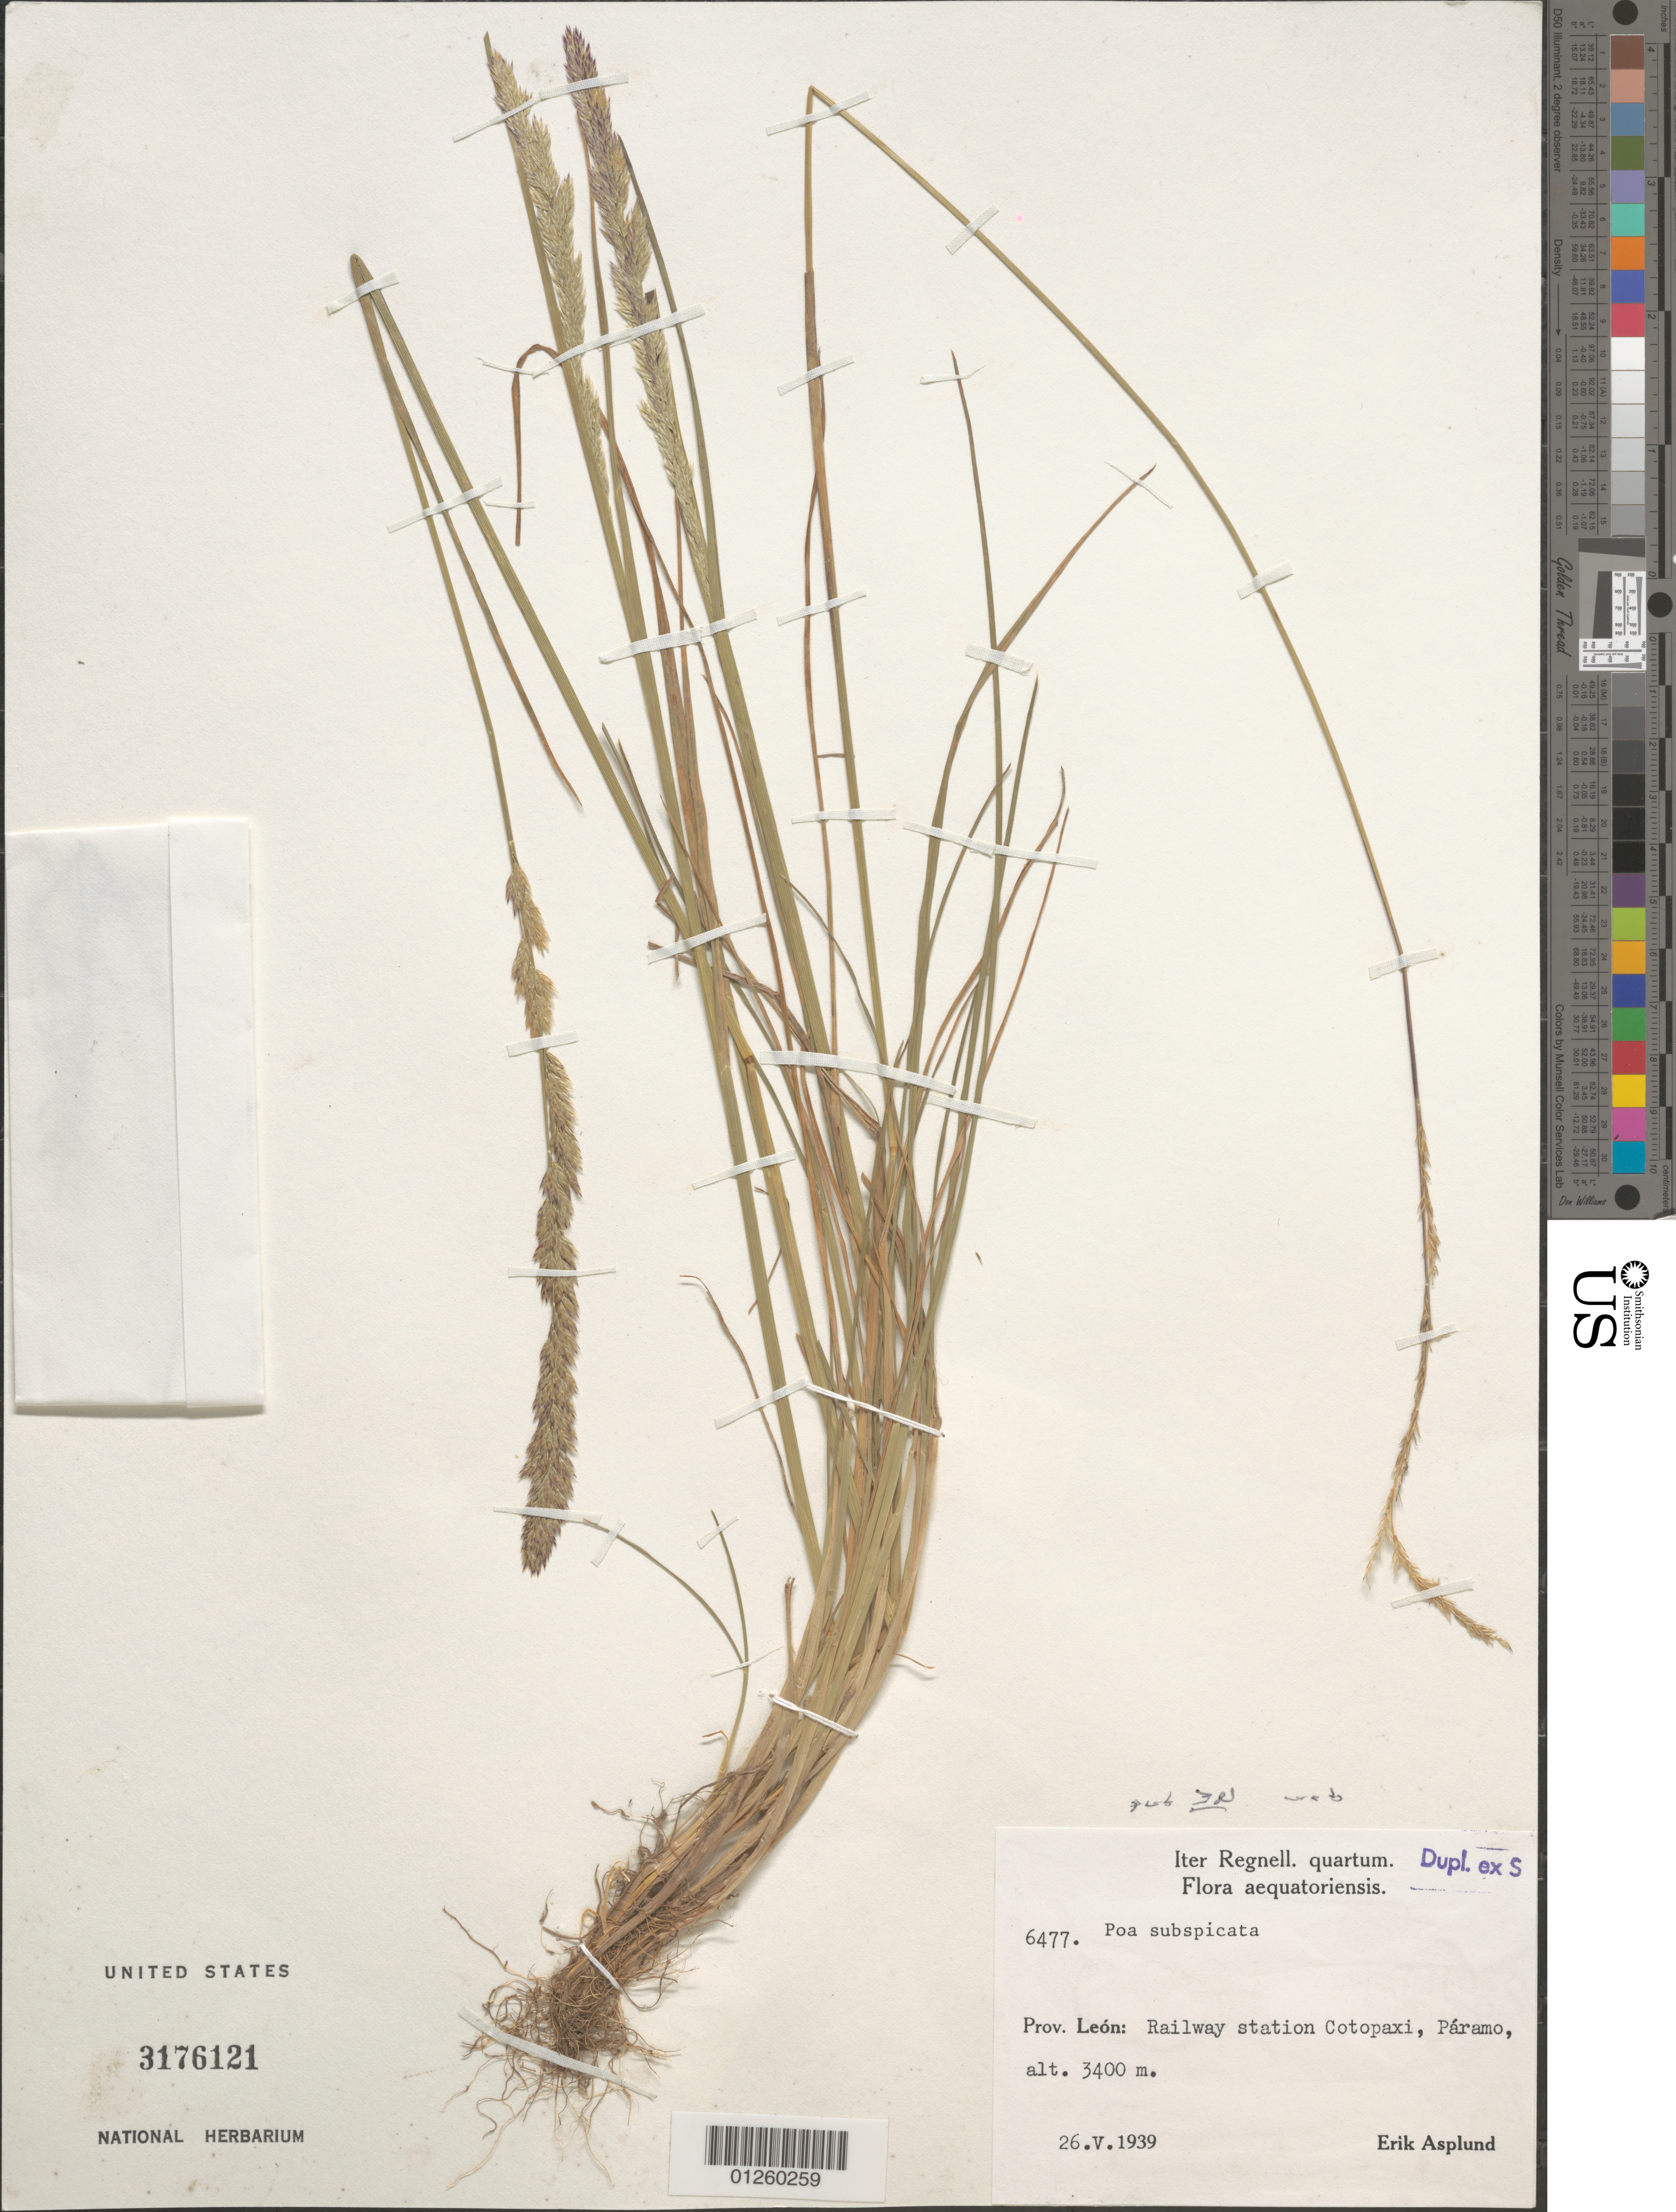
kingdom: Plantae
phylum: Tracheophyta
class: Liliopsida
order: Poales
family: Poaceae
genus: Poa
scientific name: Poa subspicata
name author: (J. Presl) Kunth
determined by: Soreng, Robert J., Research Associate (BOT), Smithsonian Institution - National Museum of Natural History (UNITED STATES)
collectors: E. Asplund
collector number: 6477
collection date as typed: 26.V.1939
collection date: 1939-05-26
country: Ecuador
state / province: Cotopaxi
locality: Railway station Cotopaxi, Paramo.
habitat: Paramo.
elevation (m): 3400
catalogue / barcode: US 3176121